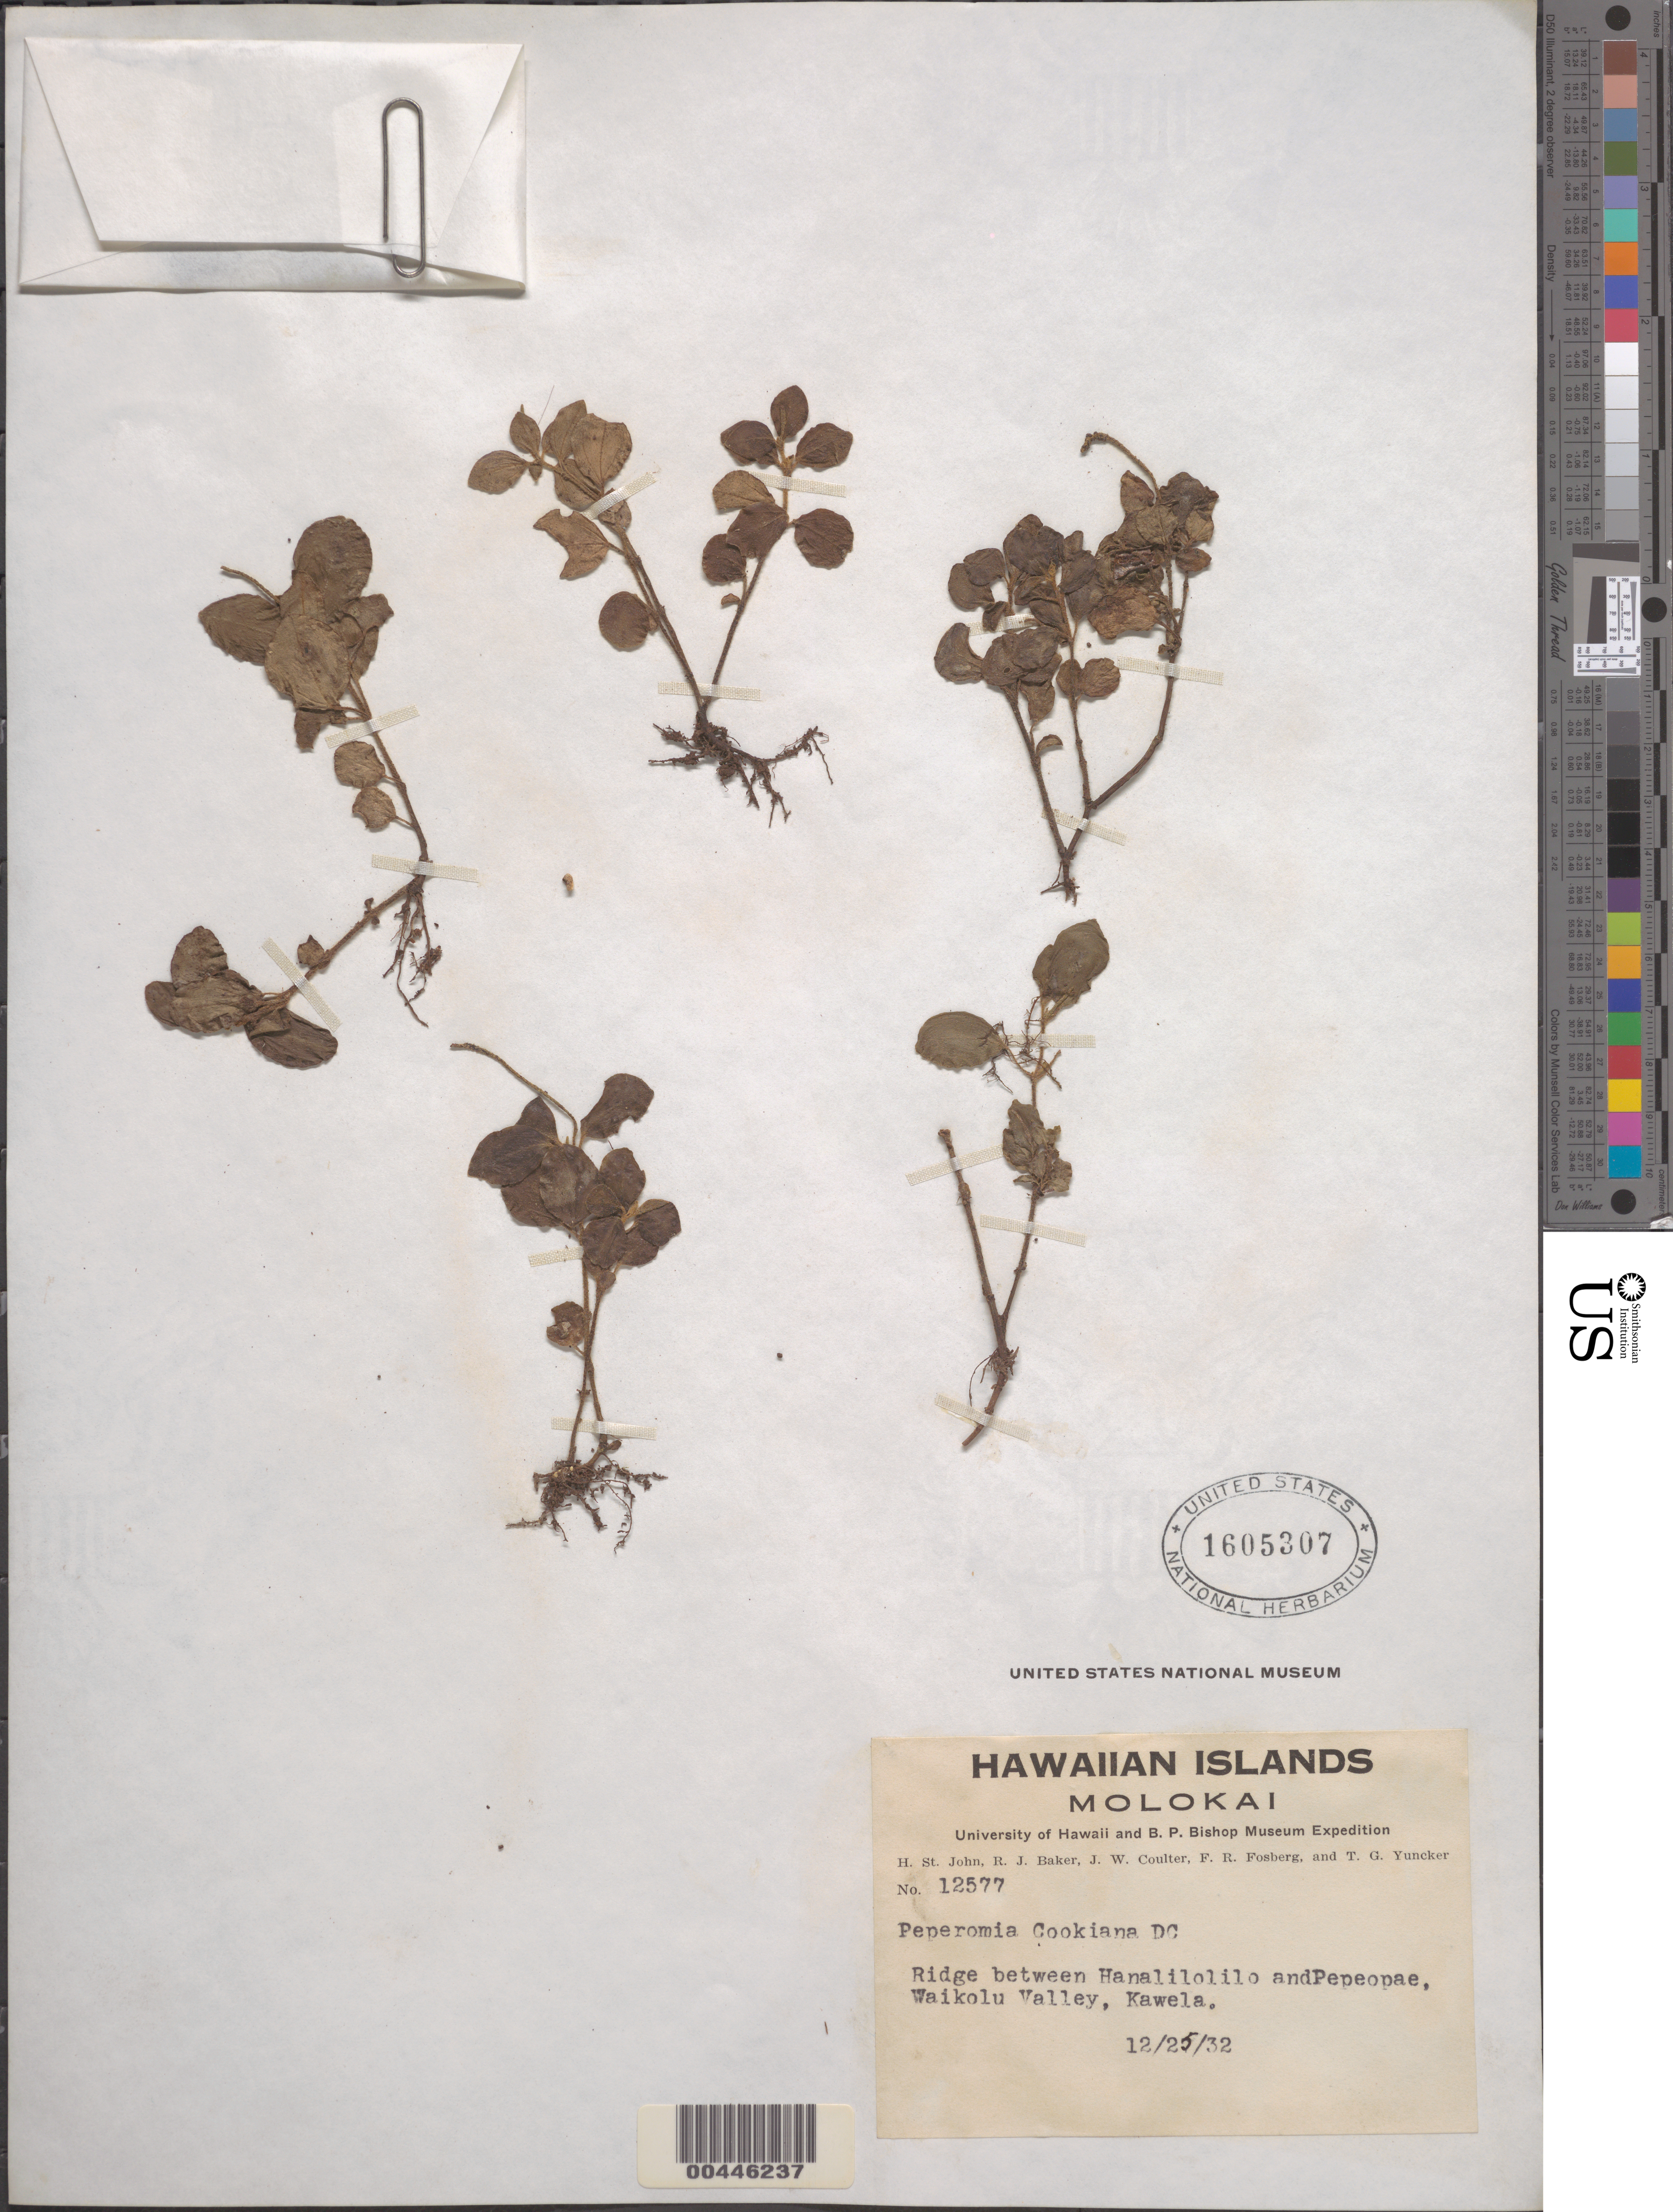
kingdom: Plantae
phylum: Tracheophyta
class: Magnoliopsida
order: Piperales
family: Piperaceae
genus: Peperomia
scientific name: Peperomia cookiana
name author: C. DC.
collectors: H. St. John, R. J. Baker, J. W. Coulter & F. R. Fosberg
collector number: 12577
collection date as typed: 25 Dec 1932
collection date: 1932-12-25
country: United States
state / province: Hawaii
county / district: Maui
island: Moloka'i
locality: Ridge between Hanalilolilo and Pepeopae, Waikolu Valley, Kawela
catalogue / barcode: US 1605307